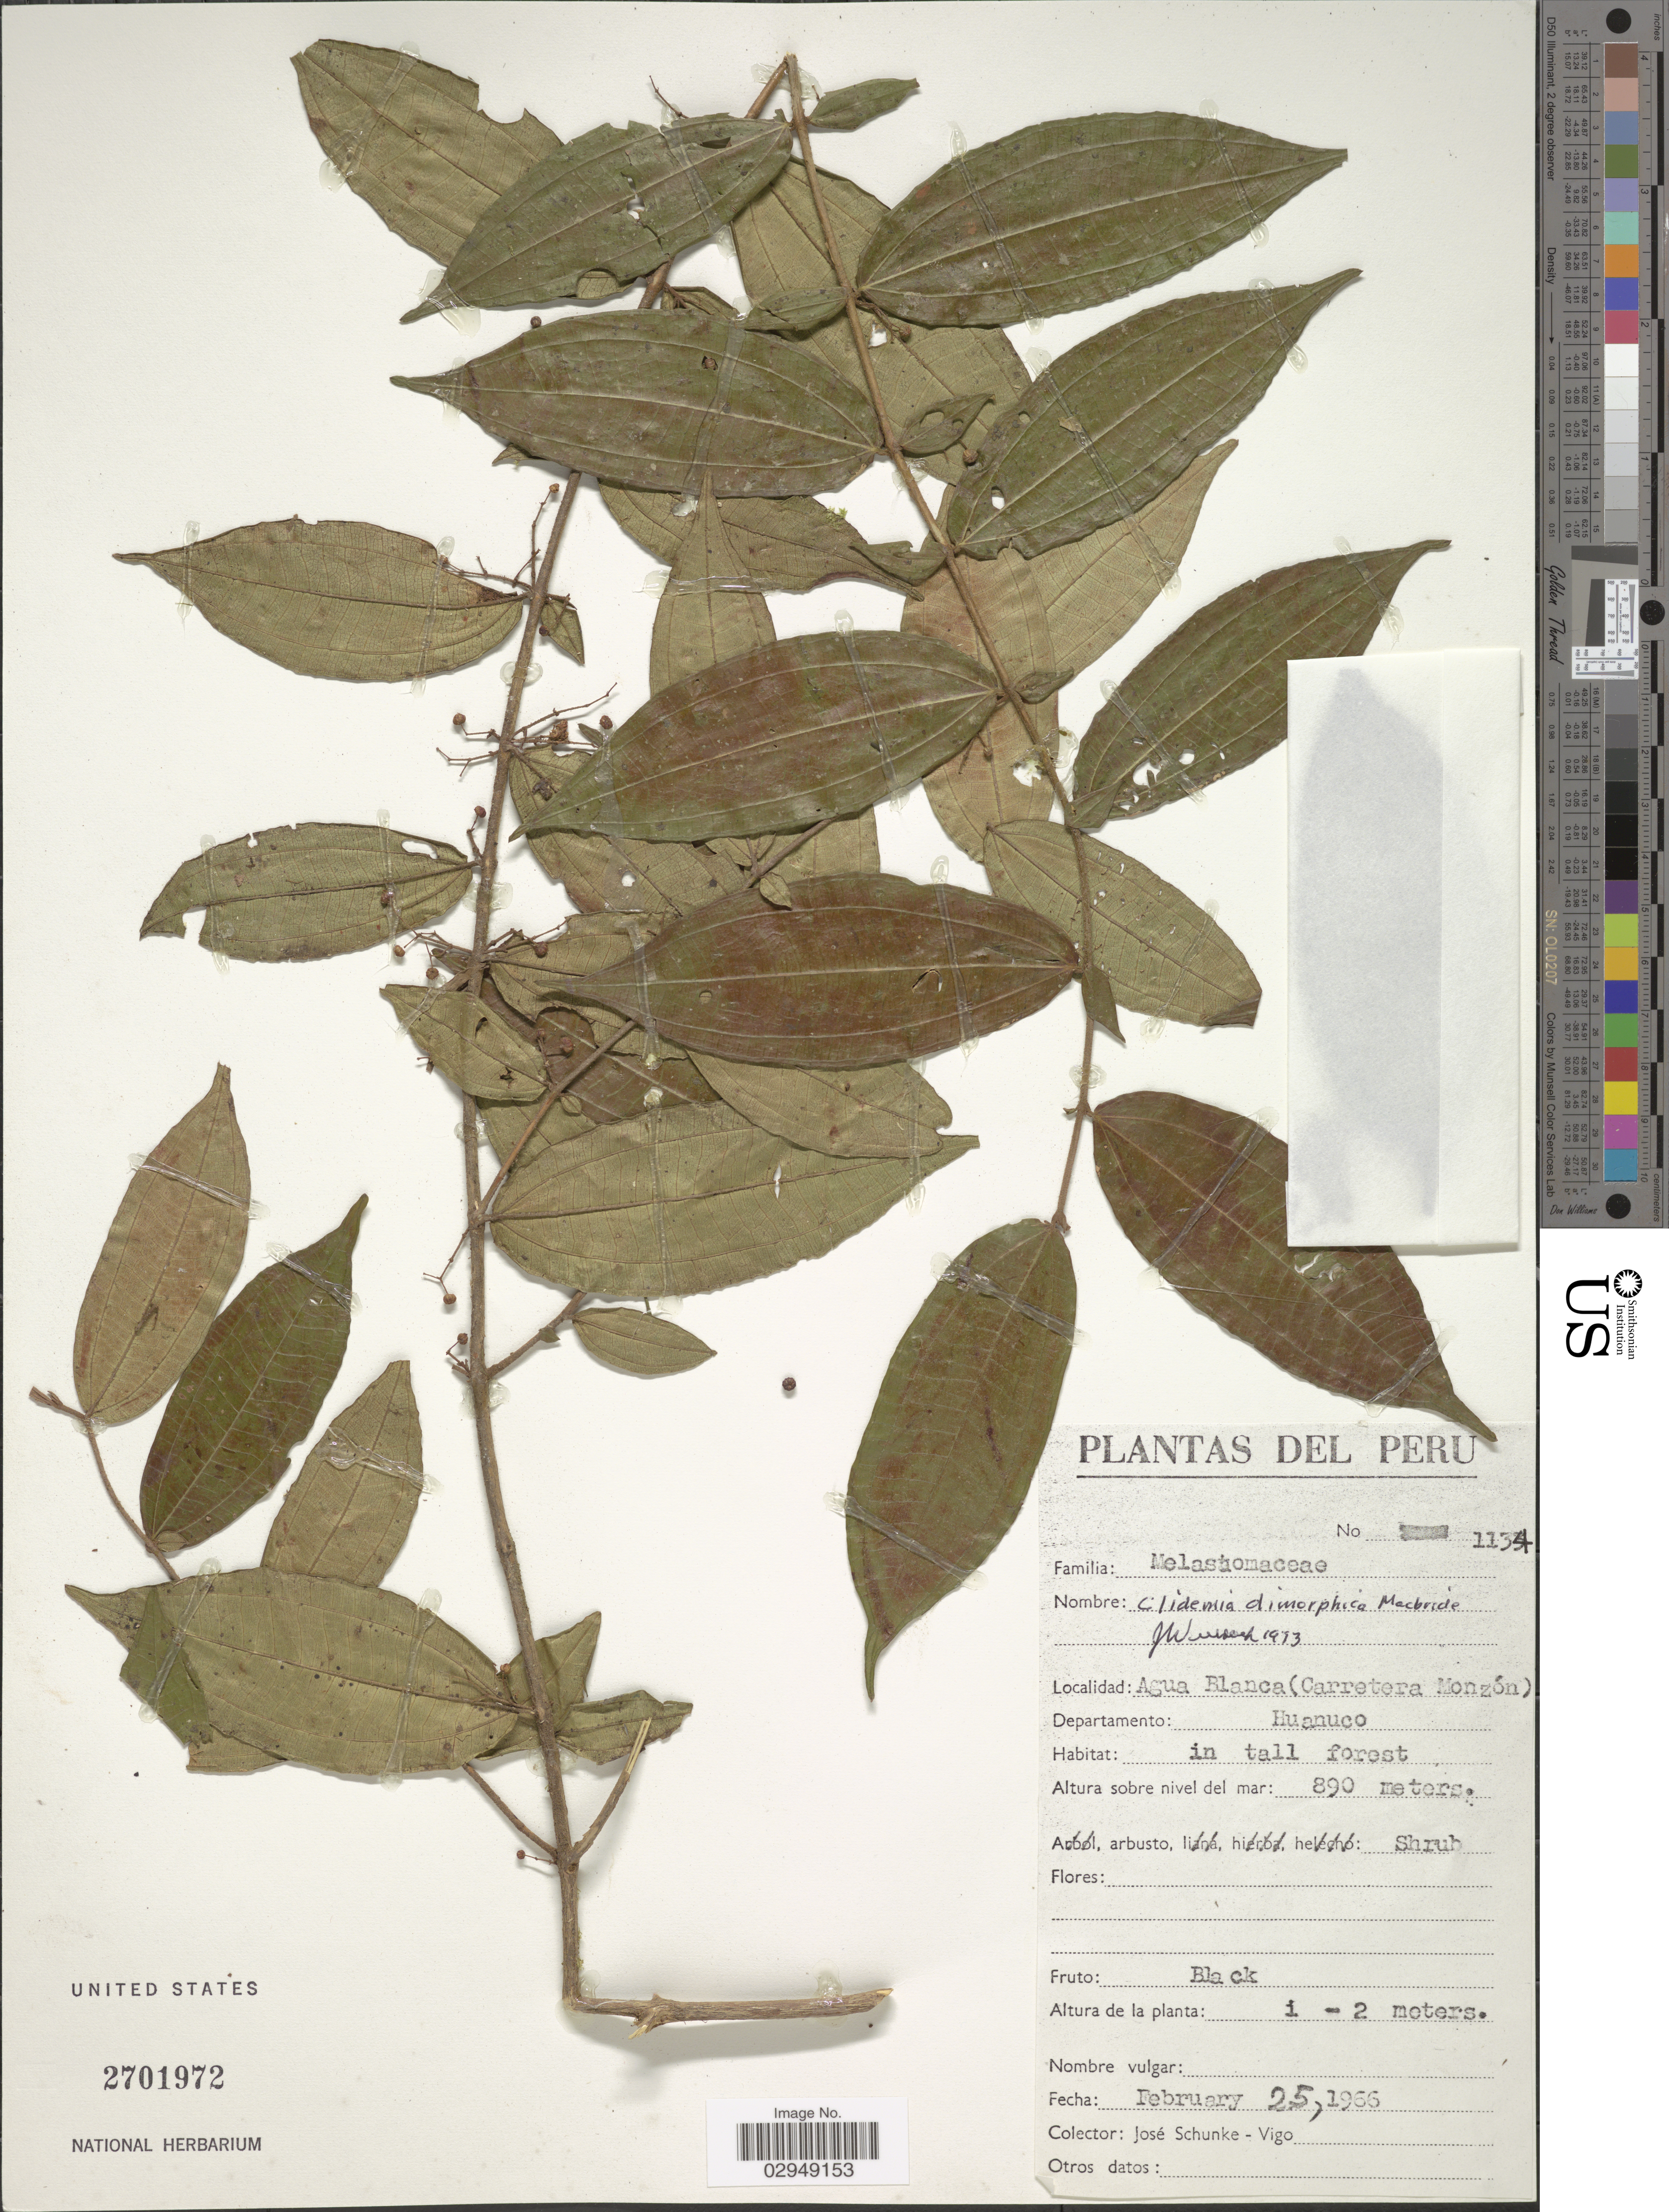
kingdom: Plantae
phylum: Tracheophyta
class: Magnoliopsida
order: Myrtales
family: Melastomataceae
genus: Clidemia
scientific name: Clidemia dimorphica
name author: J.F. Macbr.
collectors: J. Schunke Vigo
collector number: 1134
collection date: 1966-02-25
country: Peru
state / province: Huánuco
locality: Agua Blanca (Carretera Monzón), Departamento Huanuco.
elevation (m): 890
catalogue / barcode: US 2701972